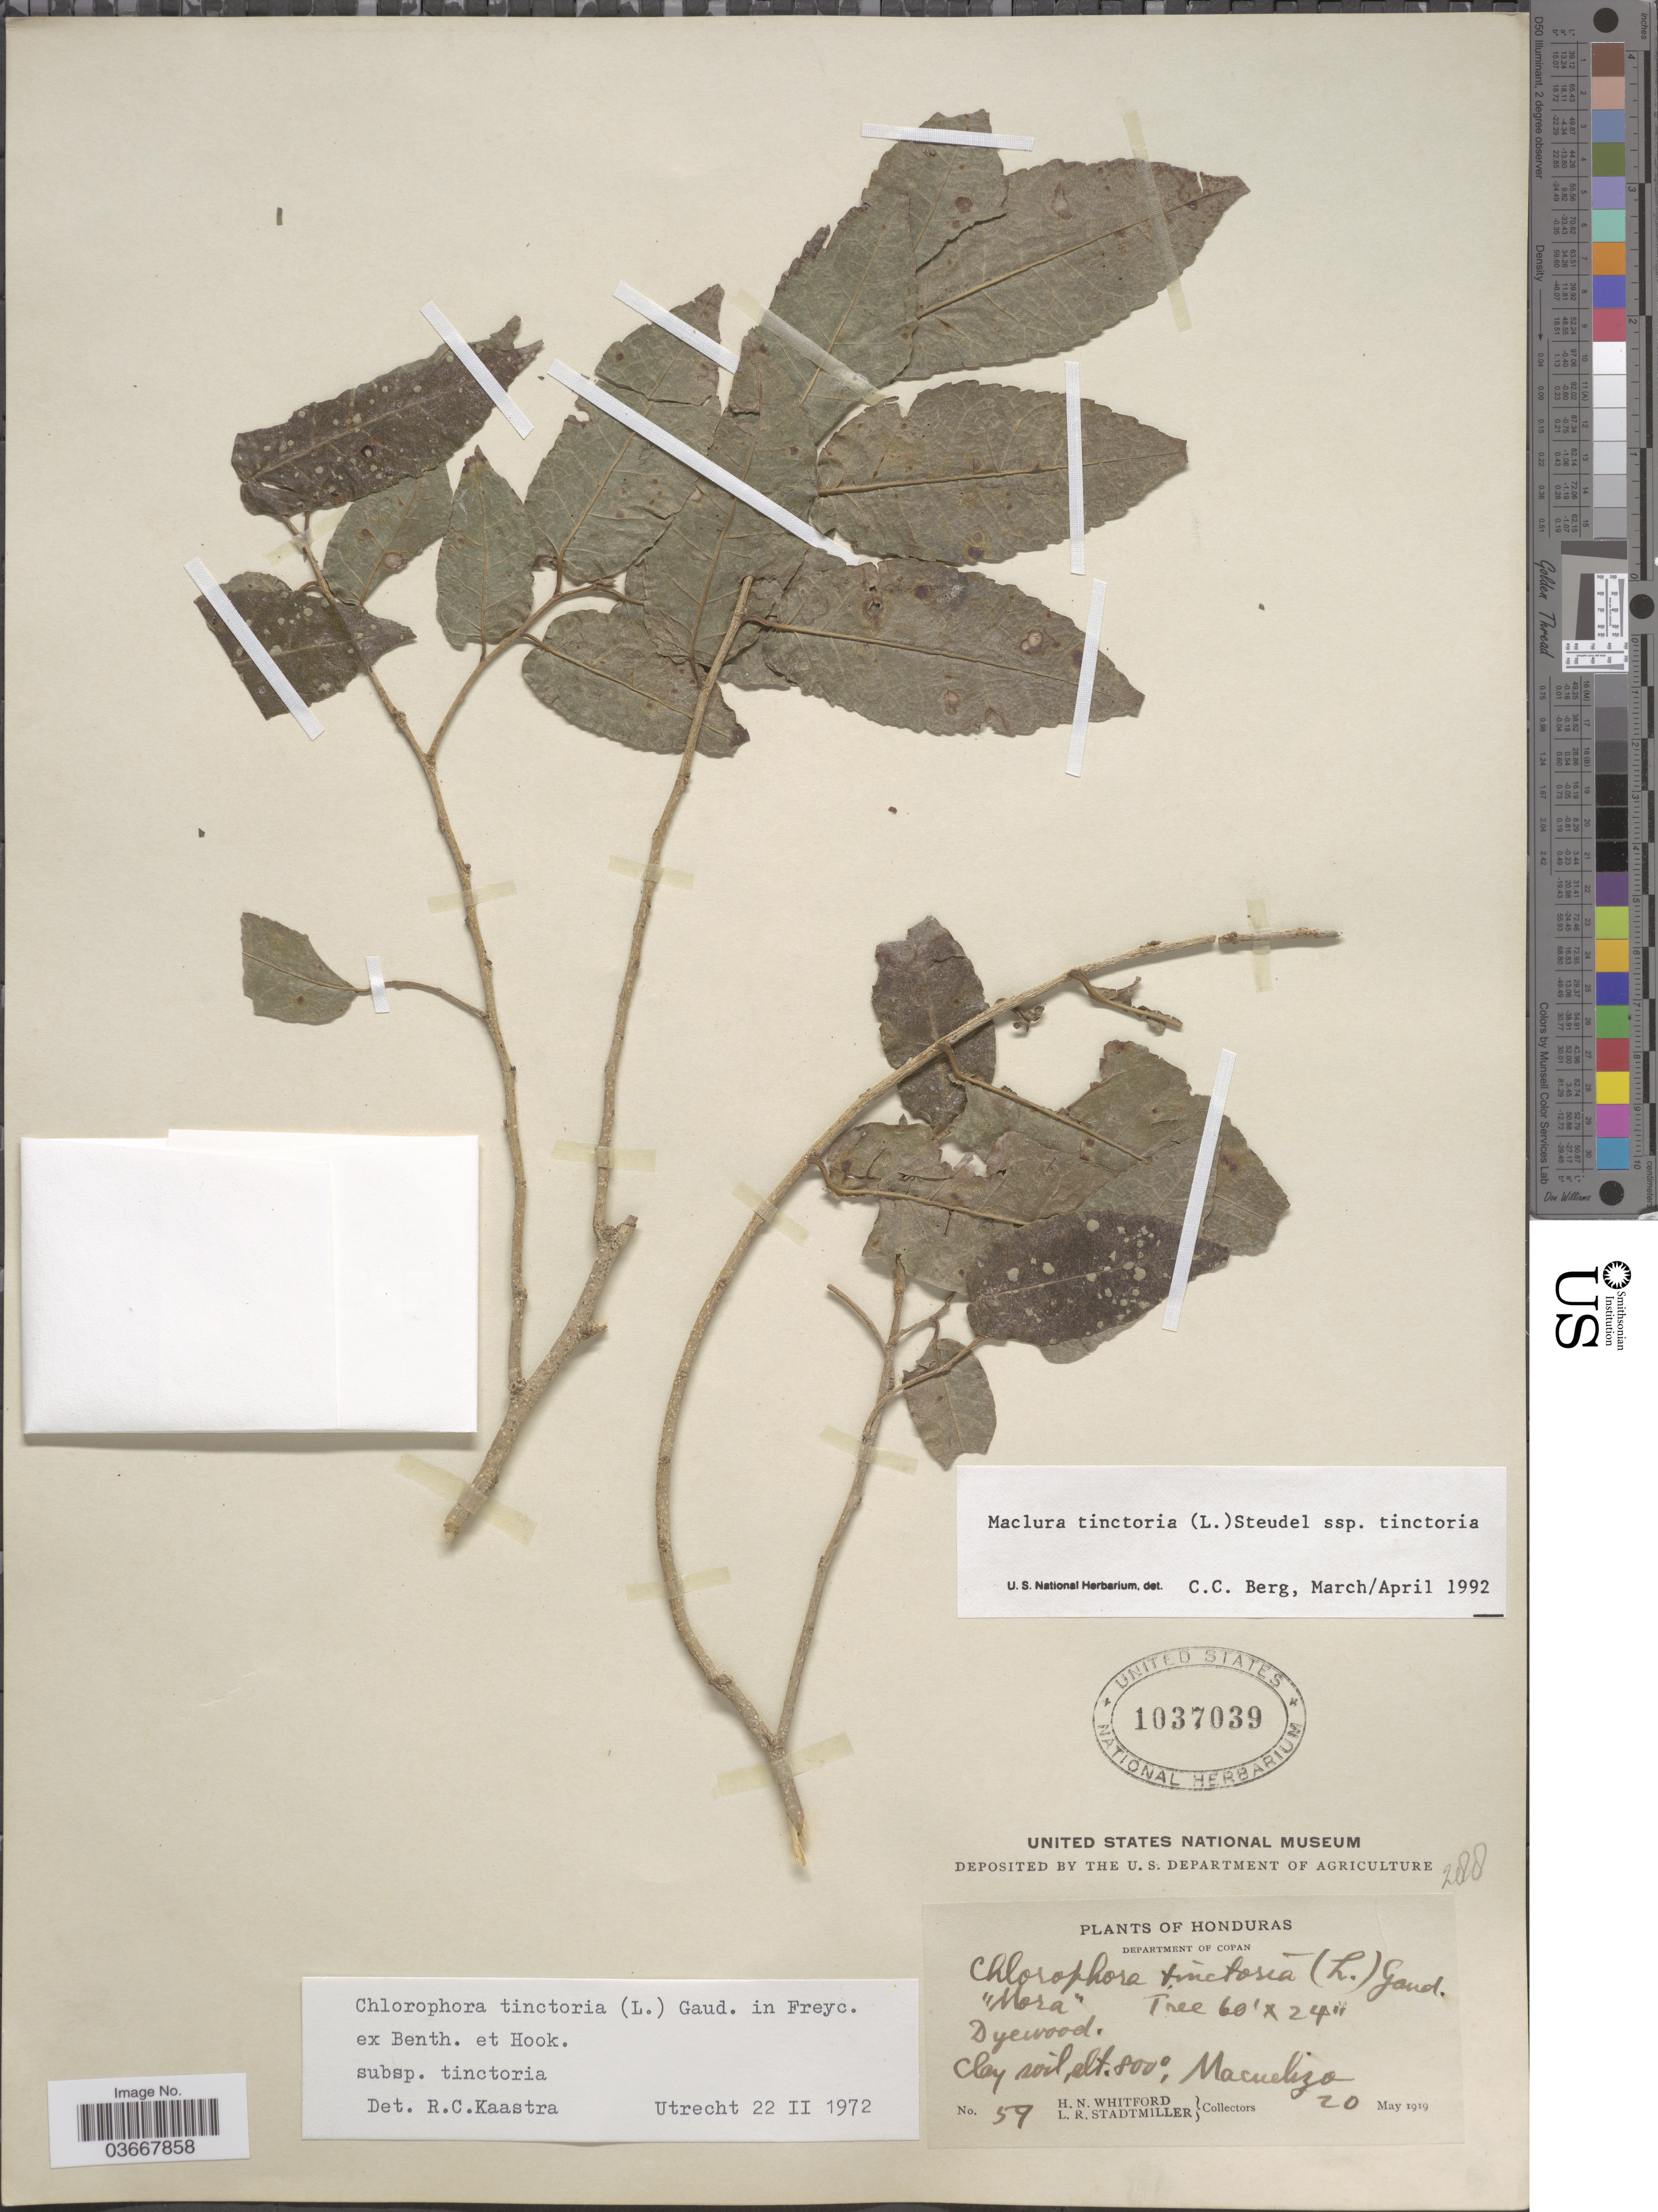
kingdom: Plantae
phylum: Tracheophyta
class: Magnoliopsida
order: Rosales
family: Moraceae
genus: Maclura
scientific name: Maclura tinctoria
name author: (L.) D. Don ex Steud.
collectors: H. N. Whitford & L. Stadtmiller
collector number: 59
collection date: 1919-05-20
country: Honduras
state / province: Copan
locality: Department of Copan. Macuelizo.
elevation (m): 244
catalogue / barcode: US 1037039